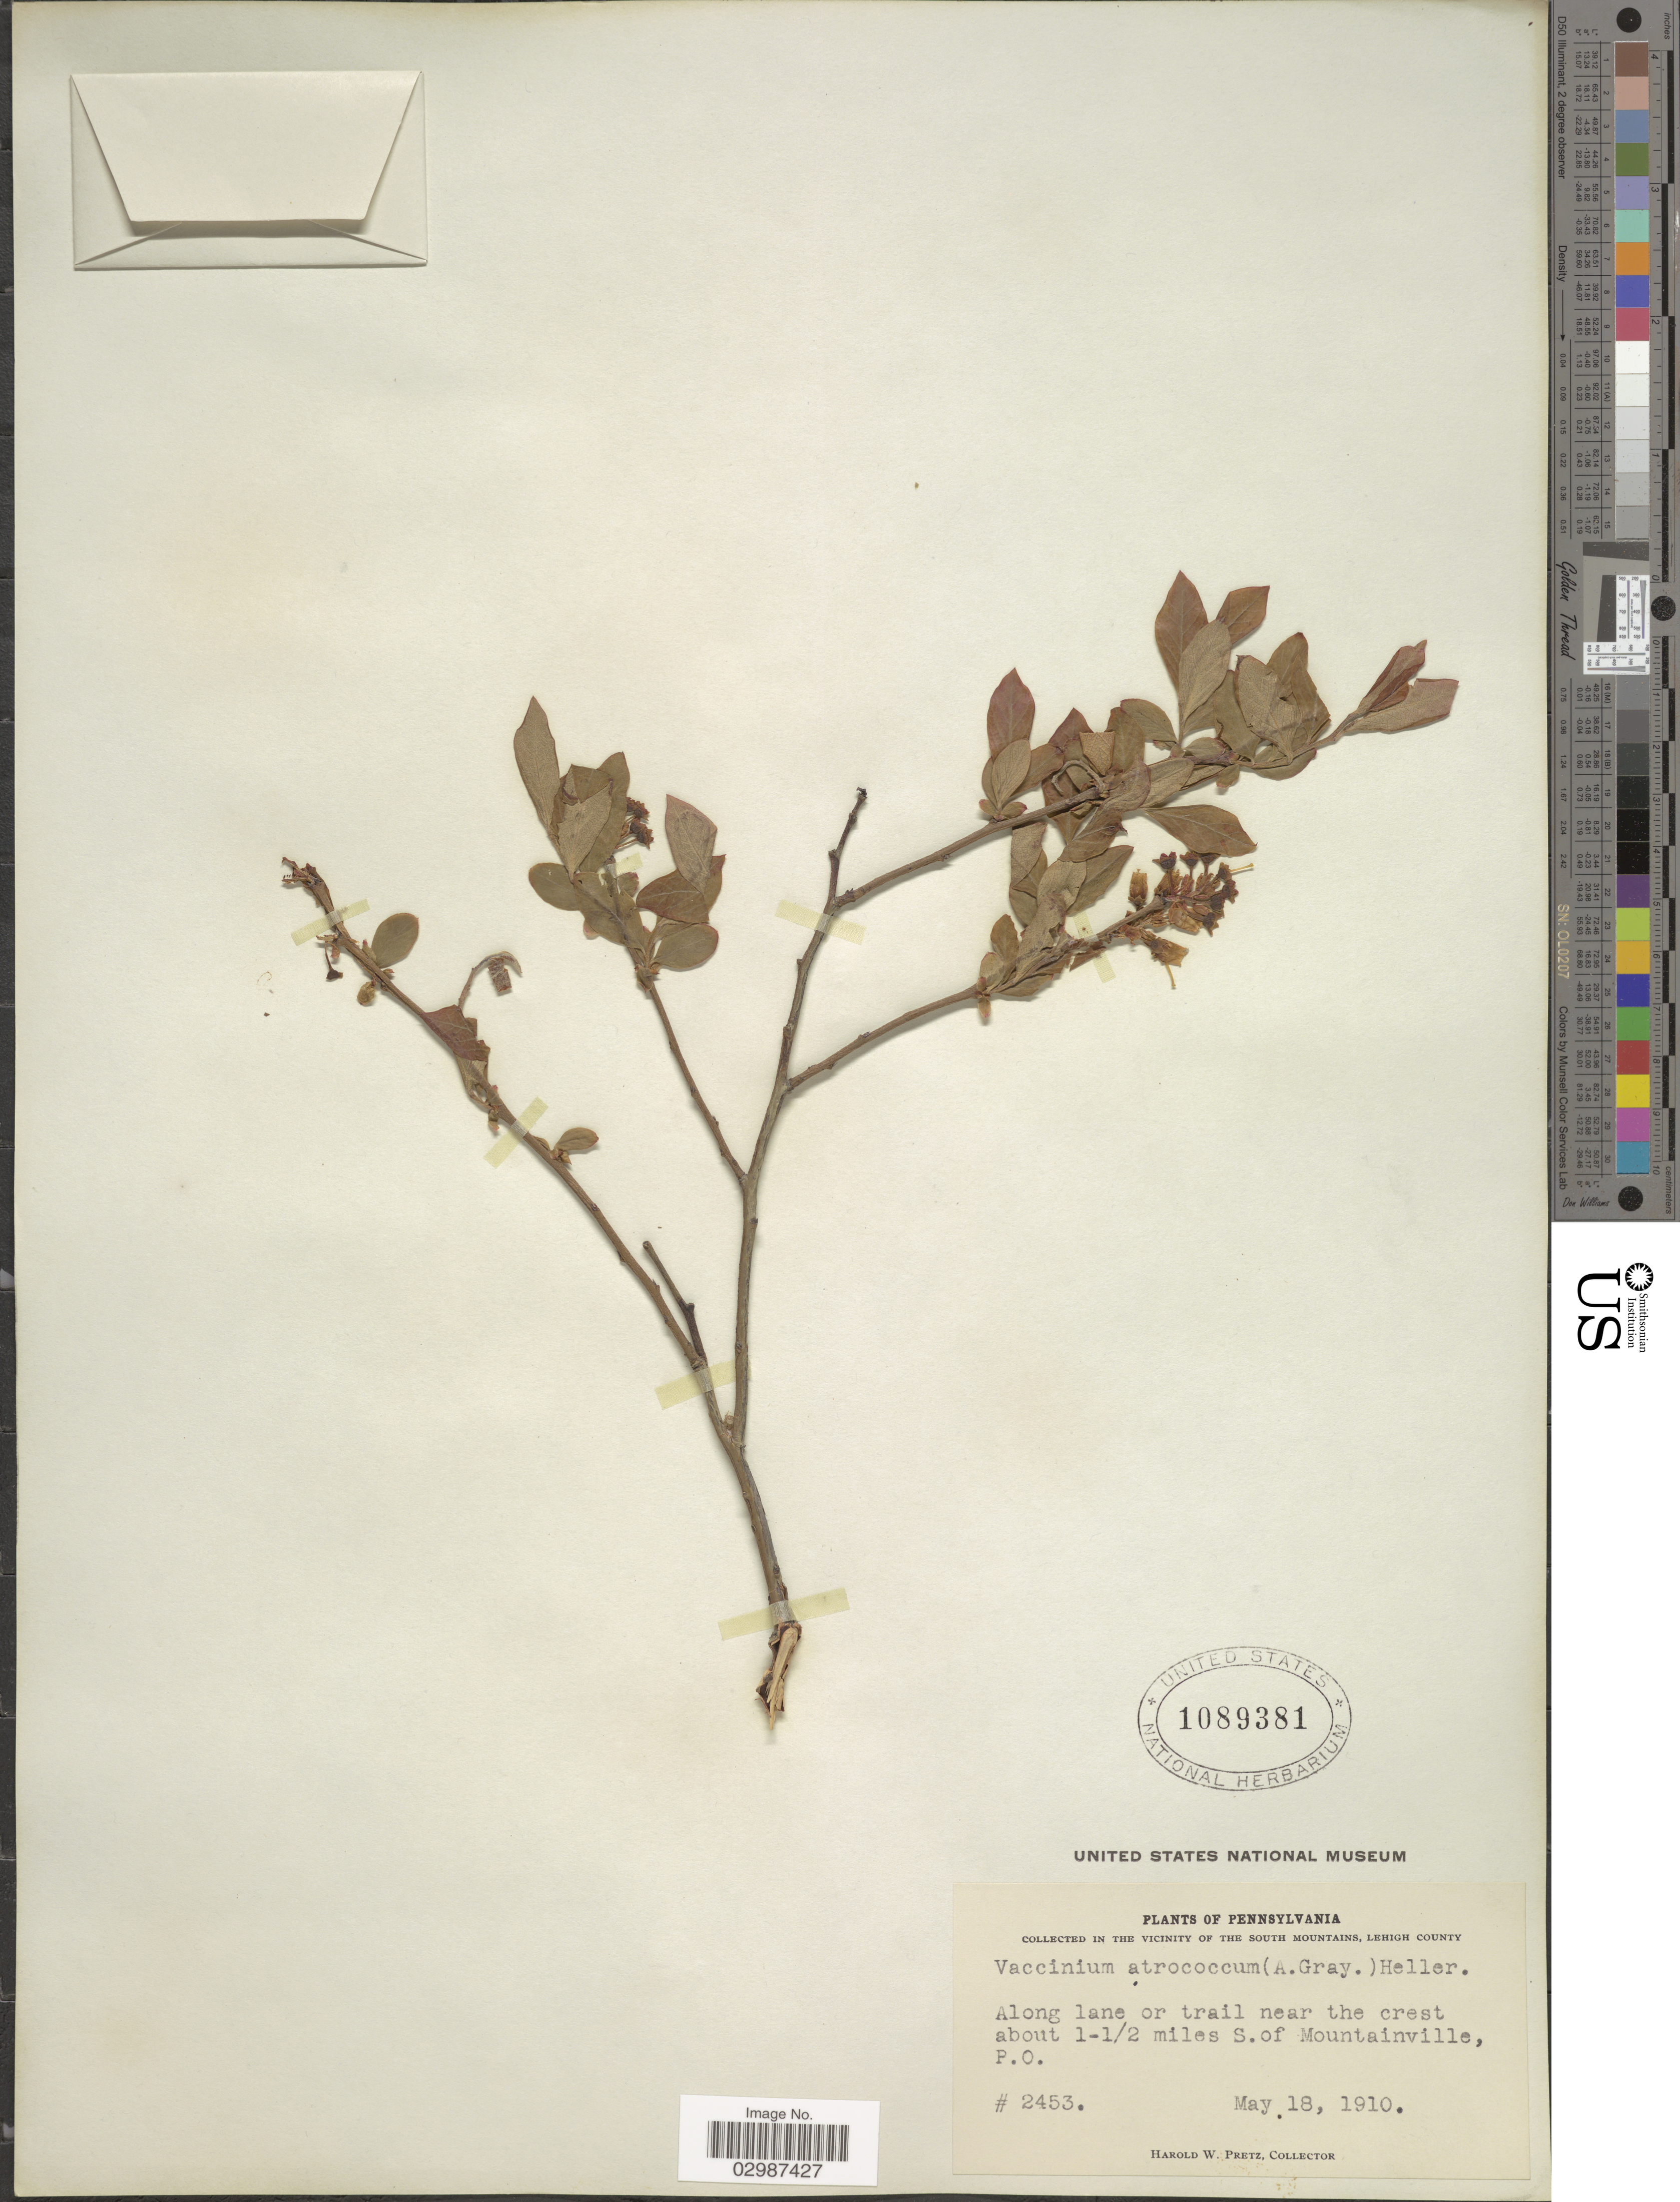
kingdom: Plantae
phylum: Tracheophyta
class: Magnoliopsida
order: Ericales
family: Ericaceae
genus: Vaccinium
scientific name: Vaccinium atrococcum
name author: (A. Gray) A. Heller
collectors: H. W. Pretz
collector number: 2453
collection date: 1910-05-18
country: United States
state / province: Pennsylvania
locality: The Vicinity of the South Mountains, Lehigh County. along lane or trail near the crest about 1-1/2 miles S. of Mountainville, P.O.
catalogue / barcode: US 1089381